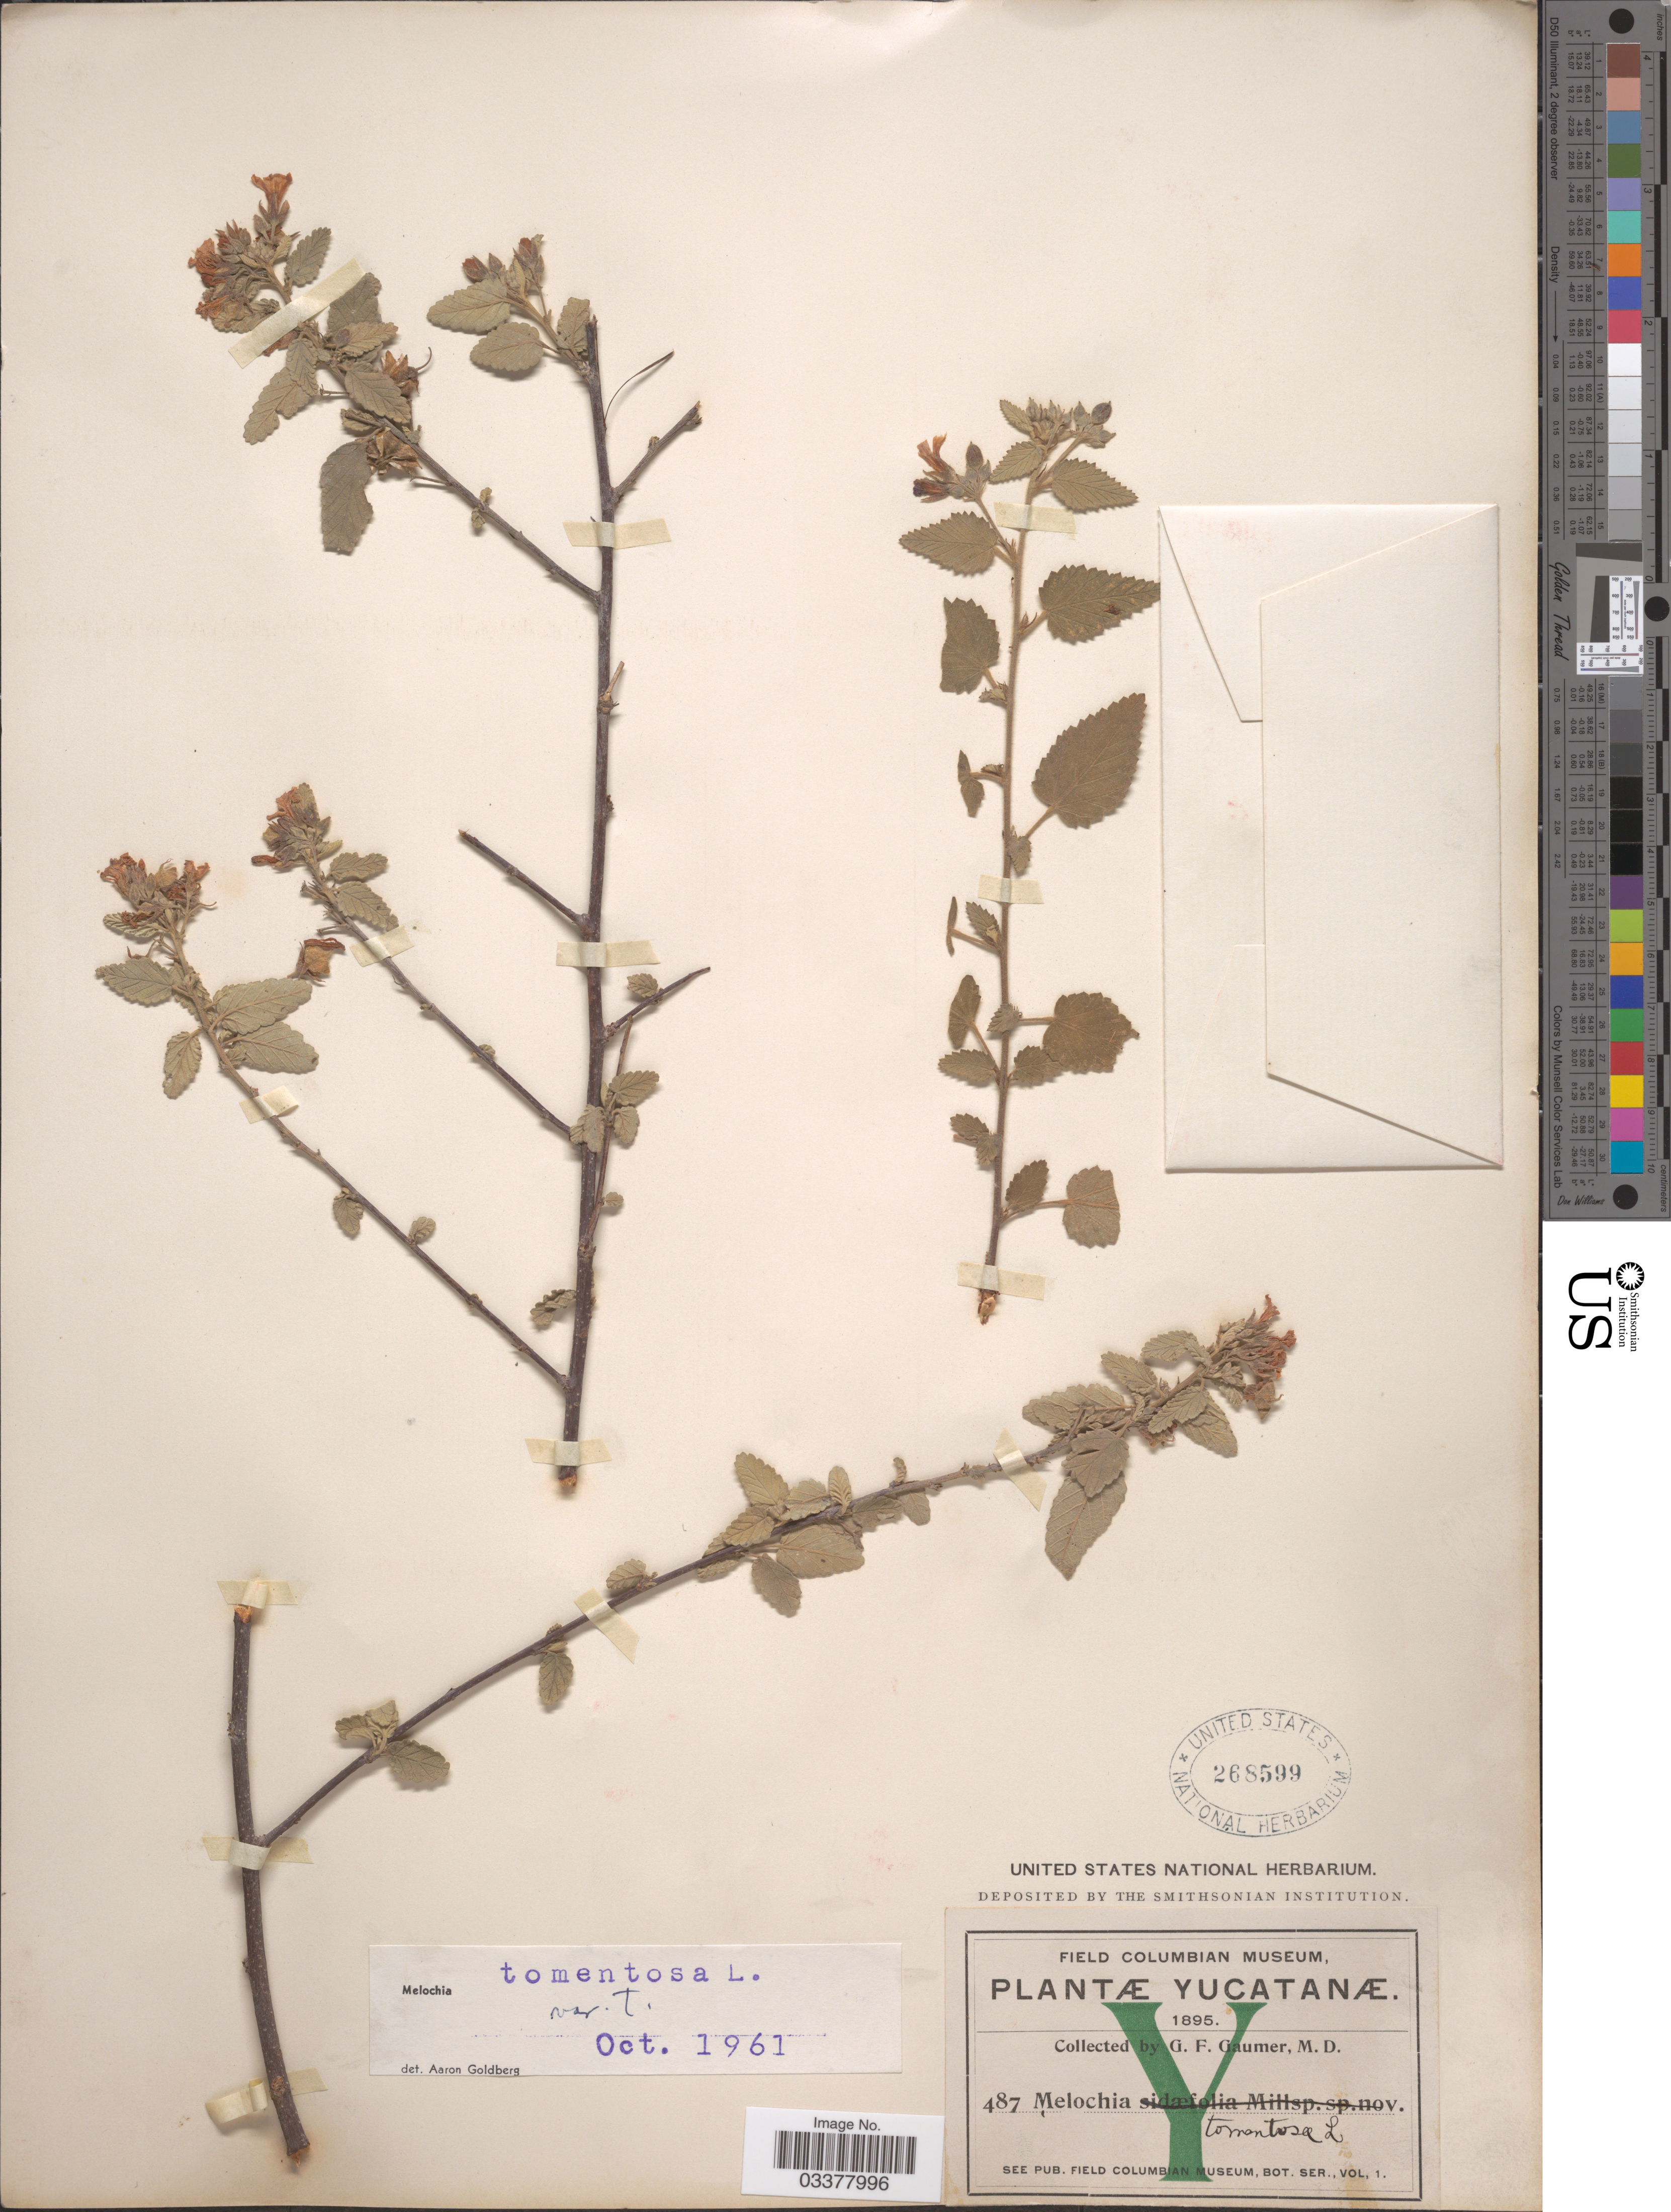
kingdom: Plantae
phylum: Tracheophyta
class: Magnoliopsida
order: Malvales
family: Malvaceae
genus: Melochia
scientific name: Melochia tomentosa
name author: L.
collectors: G. F. Gaumer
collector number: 487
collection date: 1895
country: Mexico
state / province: Yucatán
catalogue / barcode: US 268599